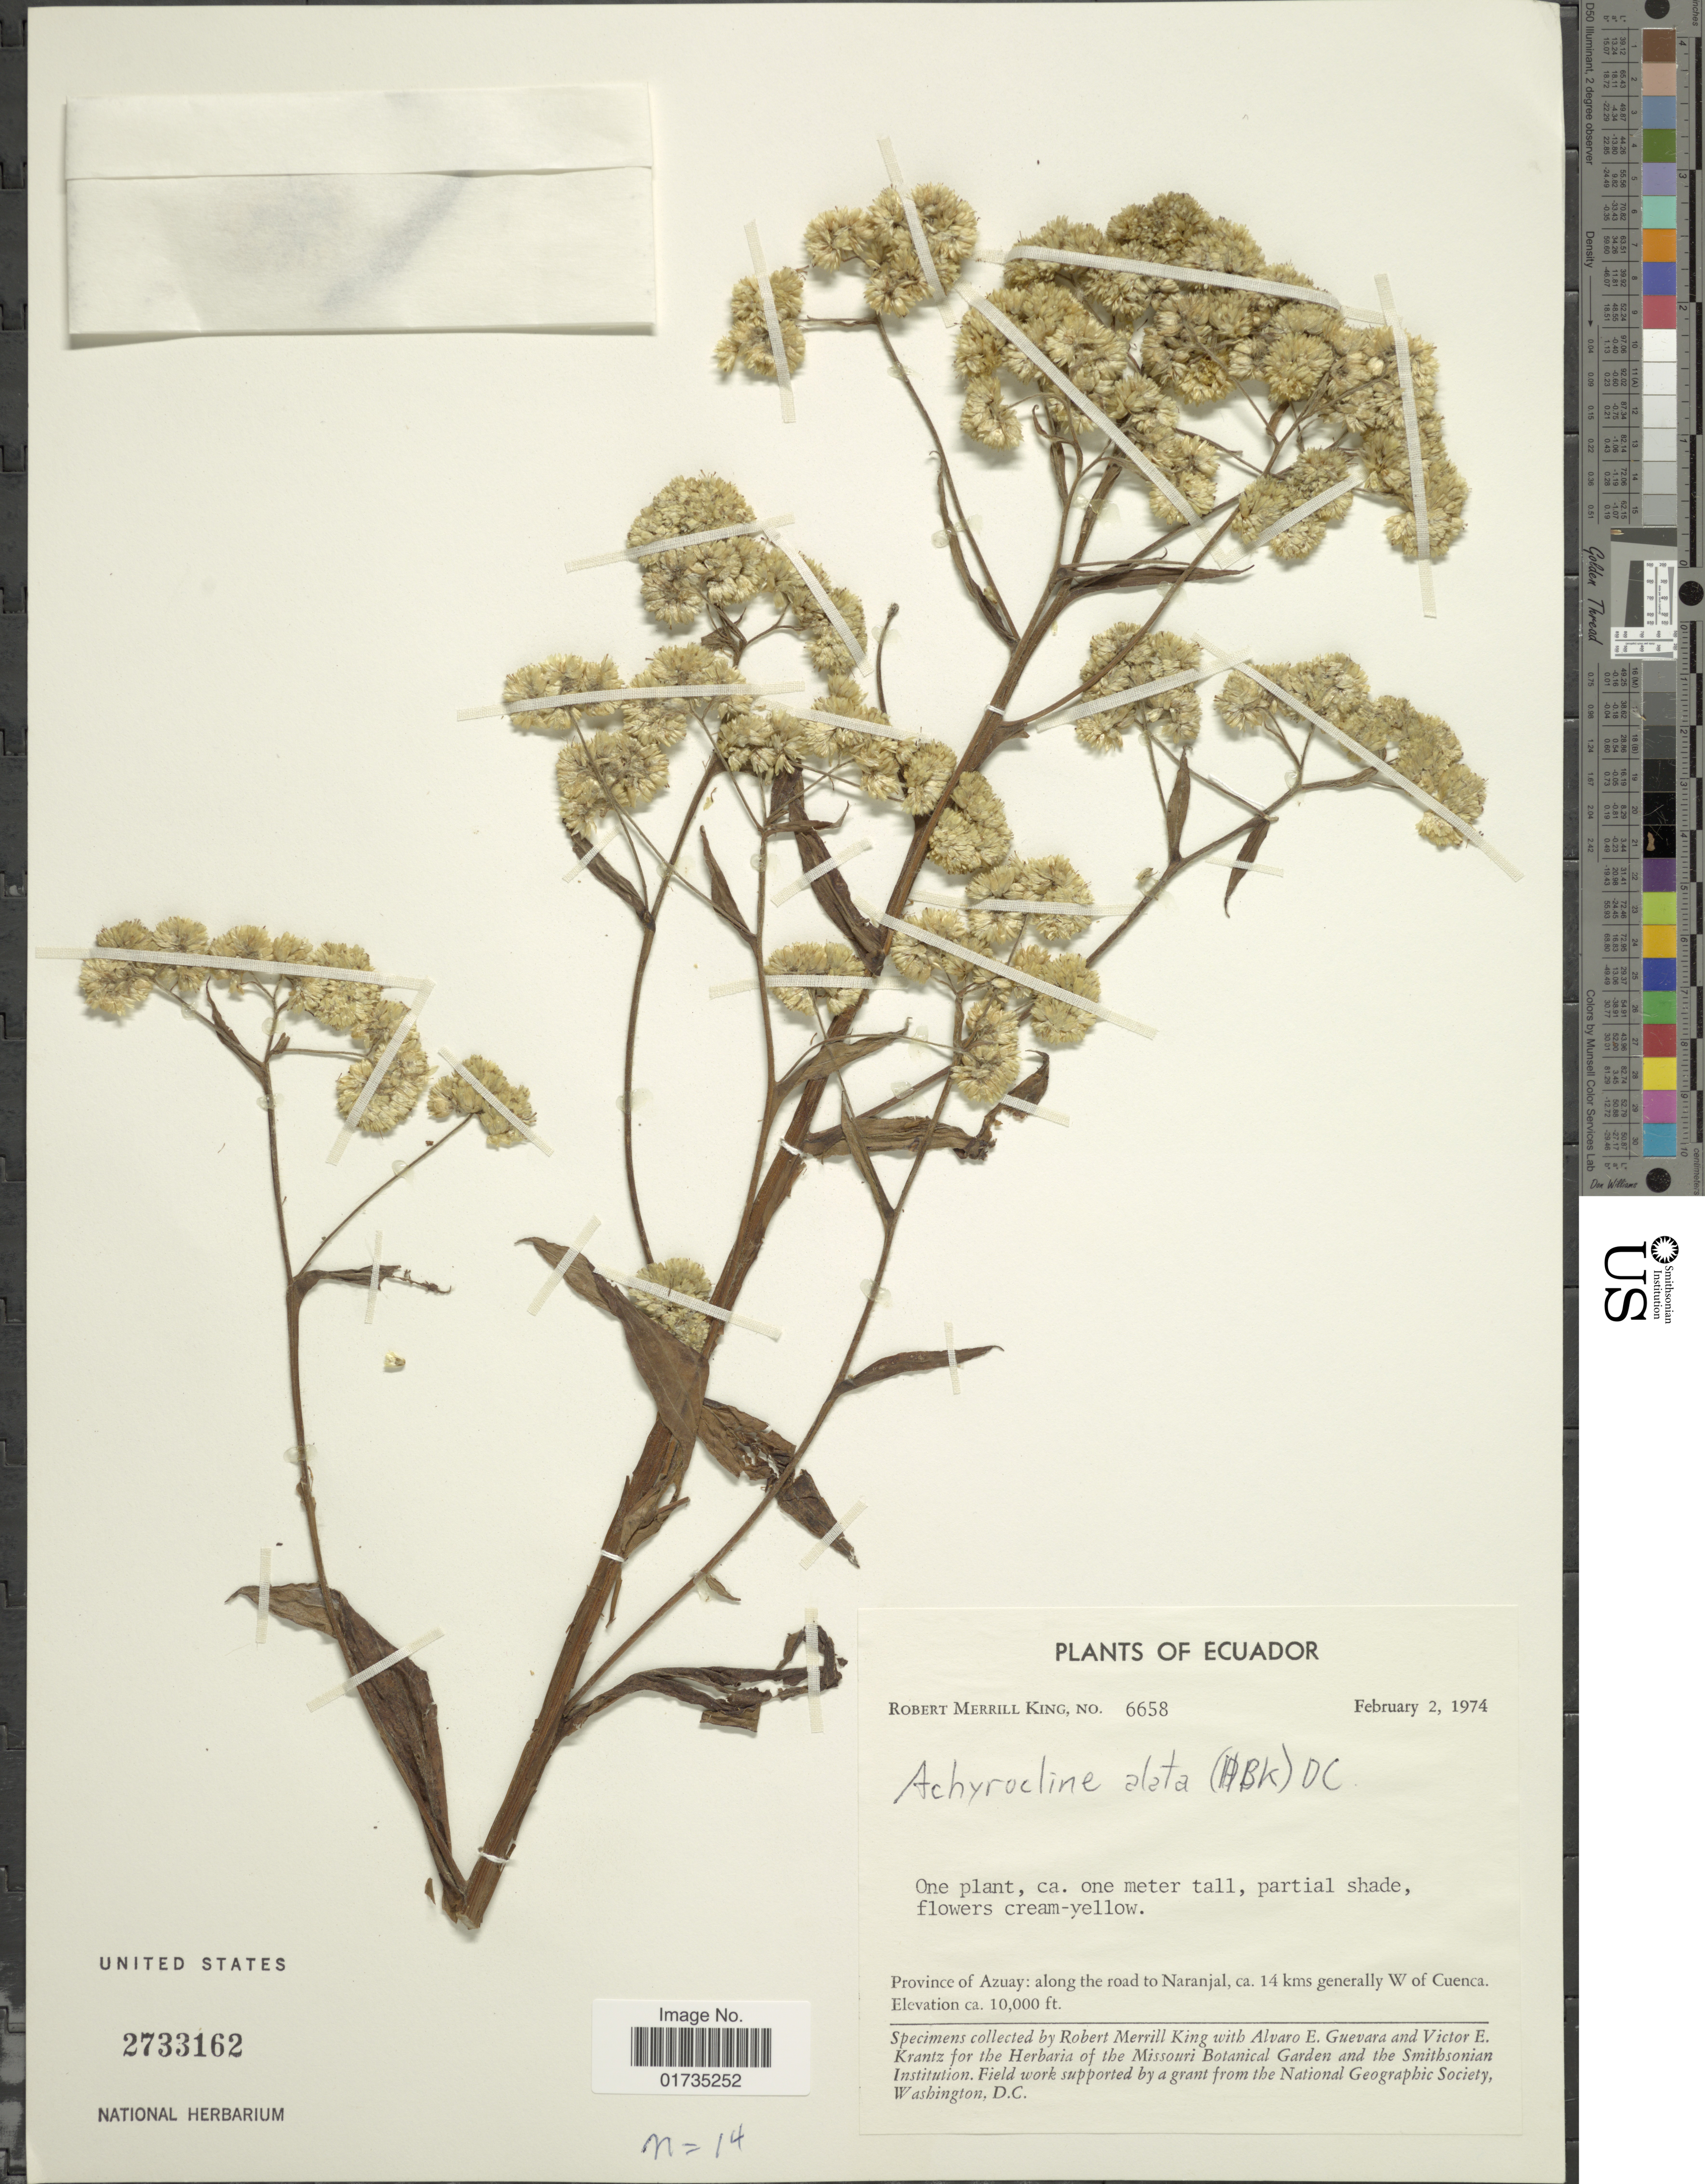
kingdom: Plantae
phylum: Tracheophyta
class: Magnoliopsida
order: Asterales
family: Asteraceae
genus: Achyrocline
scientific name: Achyrocline alata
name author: (Kunth) DC.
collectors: R. M. King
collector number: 6658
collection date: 1974-02-02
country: Ecuador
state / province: Azuay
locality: Ecuador. Province of Azuay: along the road to Naranjal, ca. 14 kms generally W of Cuenca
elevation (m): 3048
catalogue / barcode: US 2733162